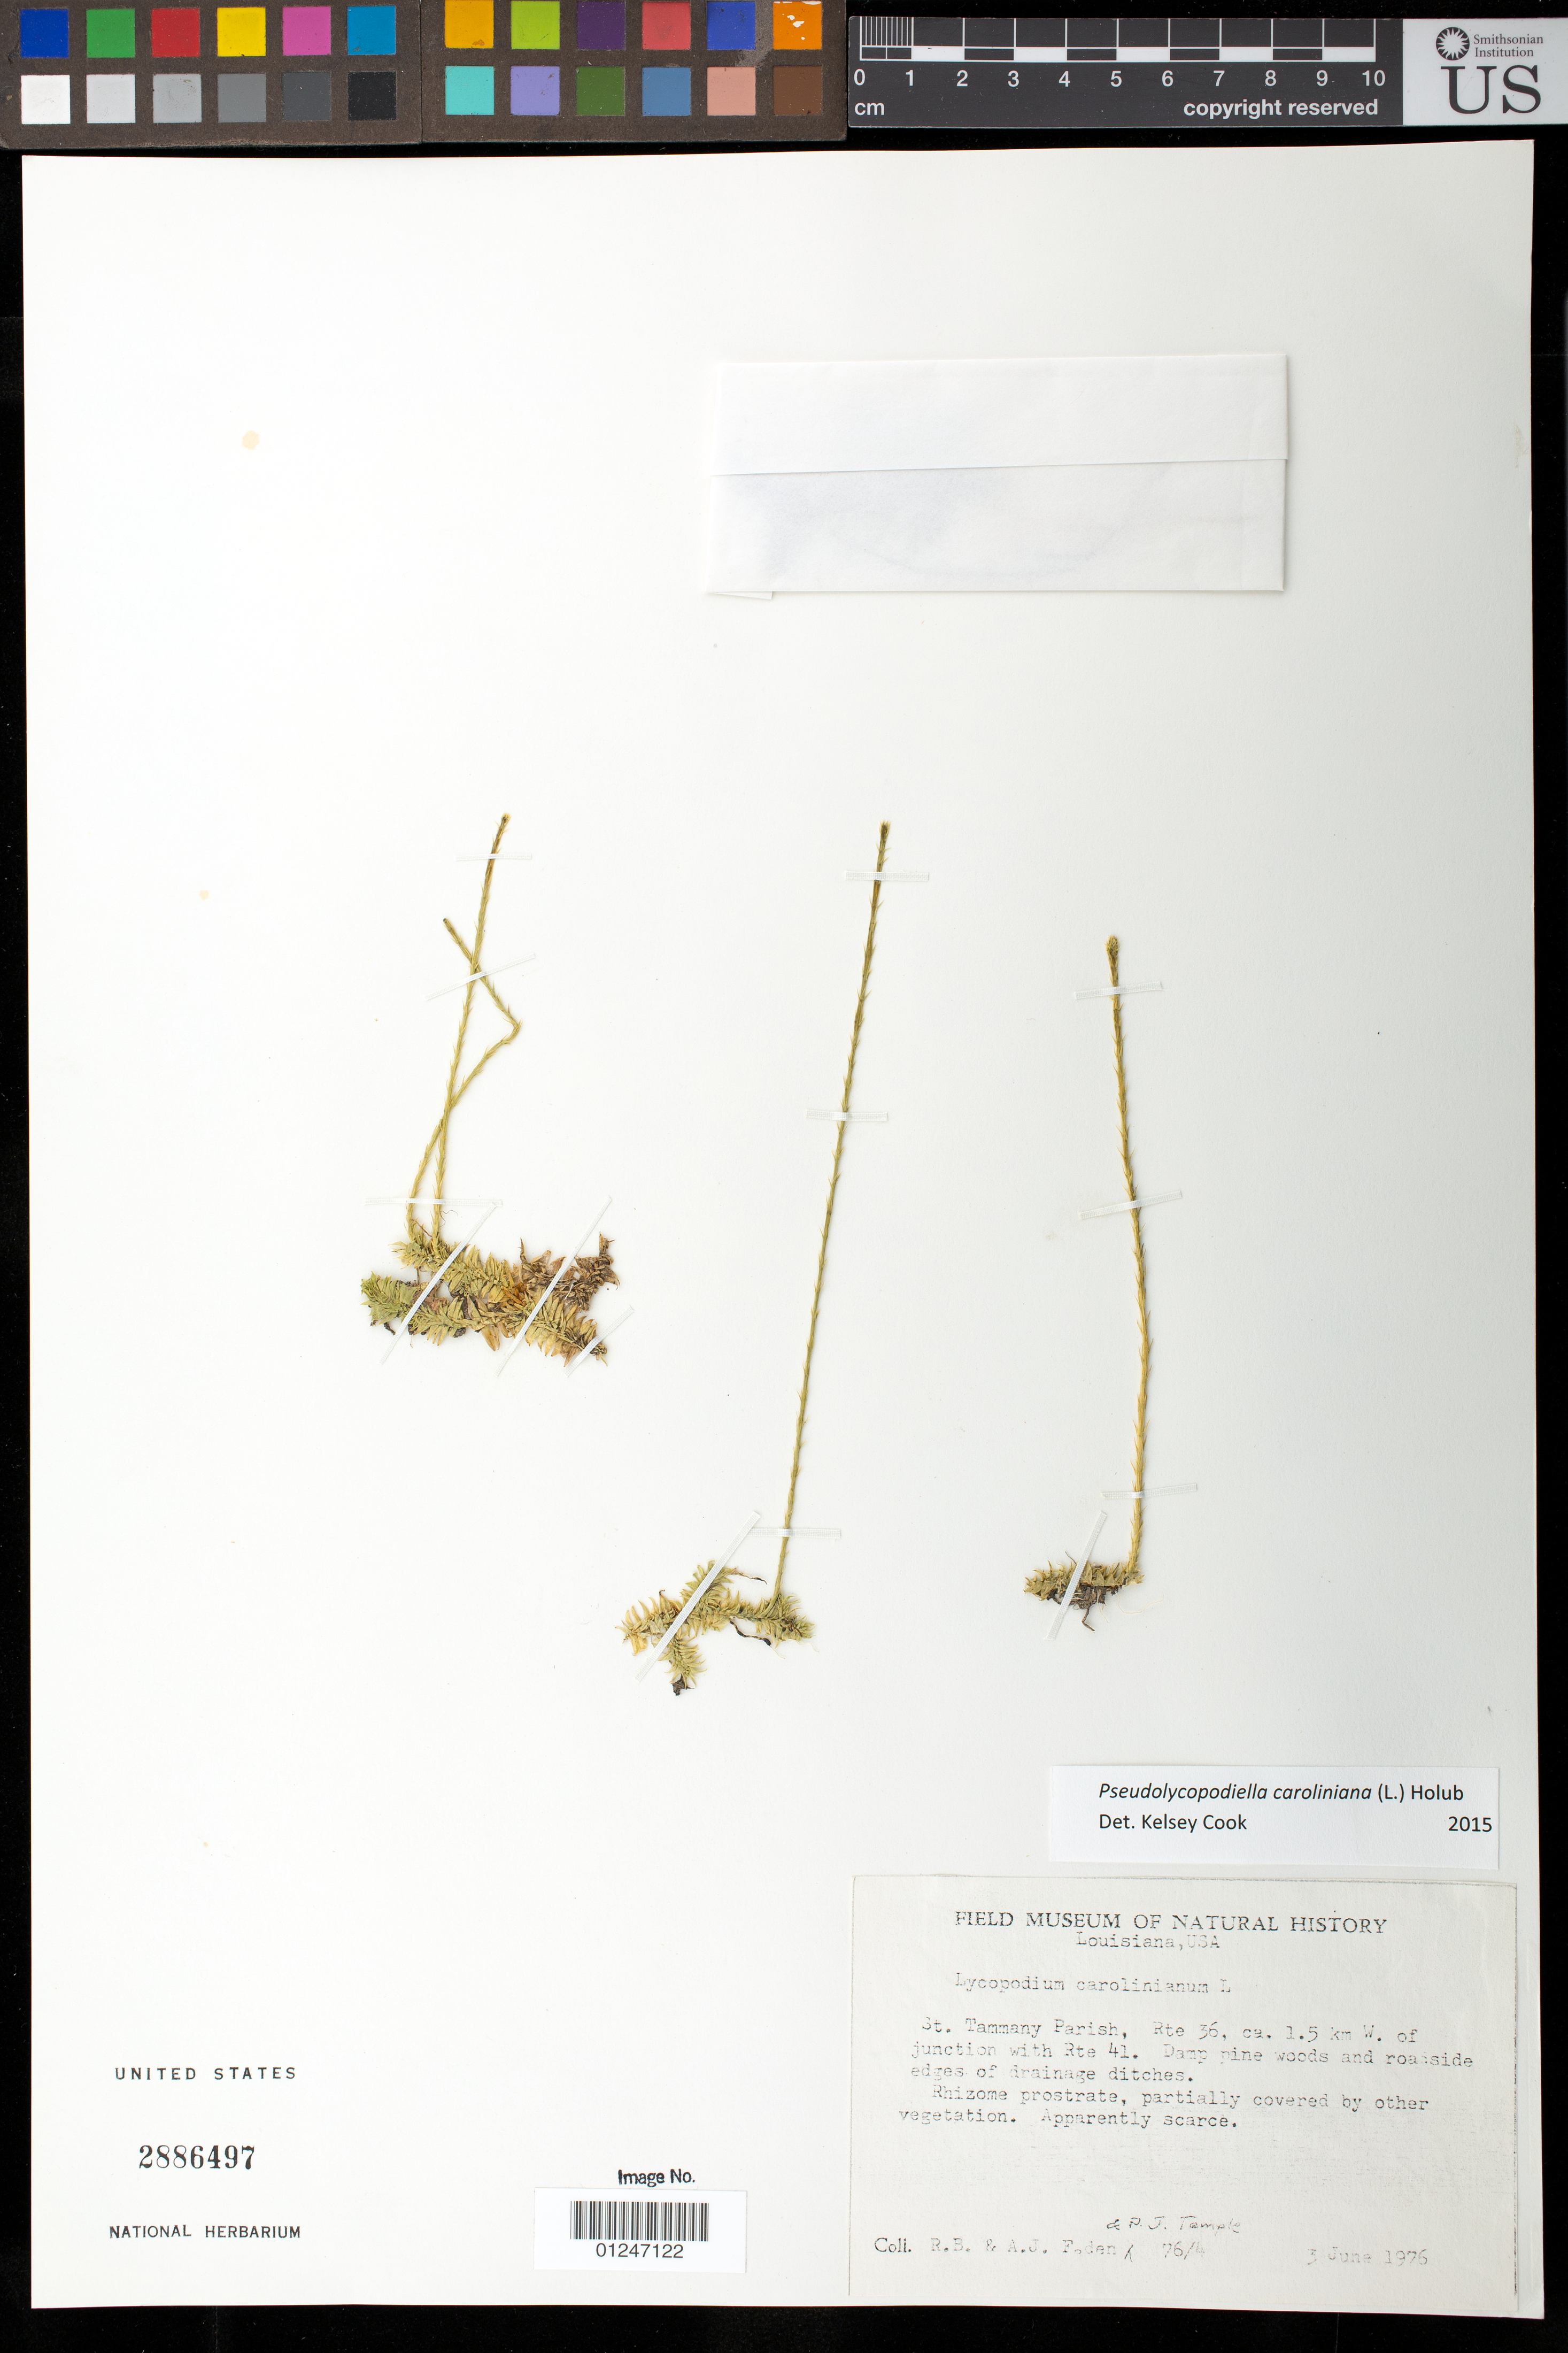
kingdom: Plantae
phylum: Tracheophyta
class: Lycopodiopsida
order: Lycopodiales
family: Lycopodiaceae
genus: Pseudolycopodiella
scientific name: Pseudolycopodiella caroliniana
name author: (L.) Holub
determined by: Cook, K.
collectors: R. B. Faden, A. J. Faden & P. Temple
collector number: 76/4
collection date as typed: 03 Jun 1976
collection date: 1976-06-03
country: United States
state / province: Louisiana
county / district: Saint Tammany Parish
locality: Rte 36, ca 1.5km W of junction with Rte 41.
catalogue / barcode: US 2886497